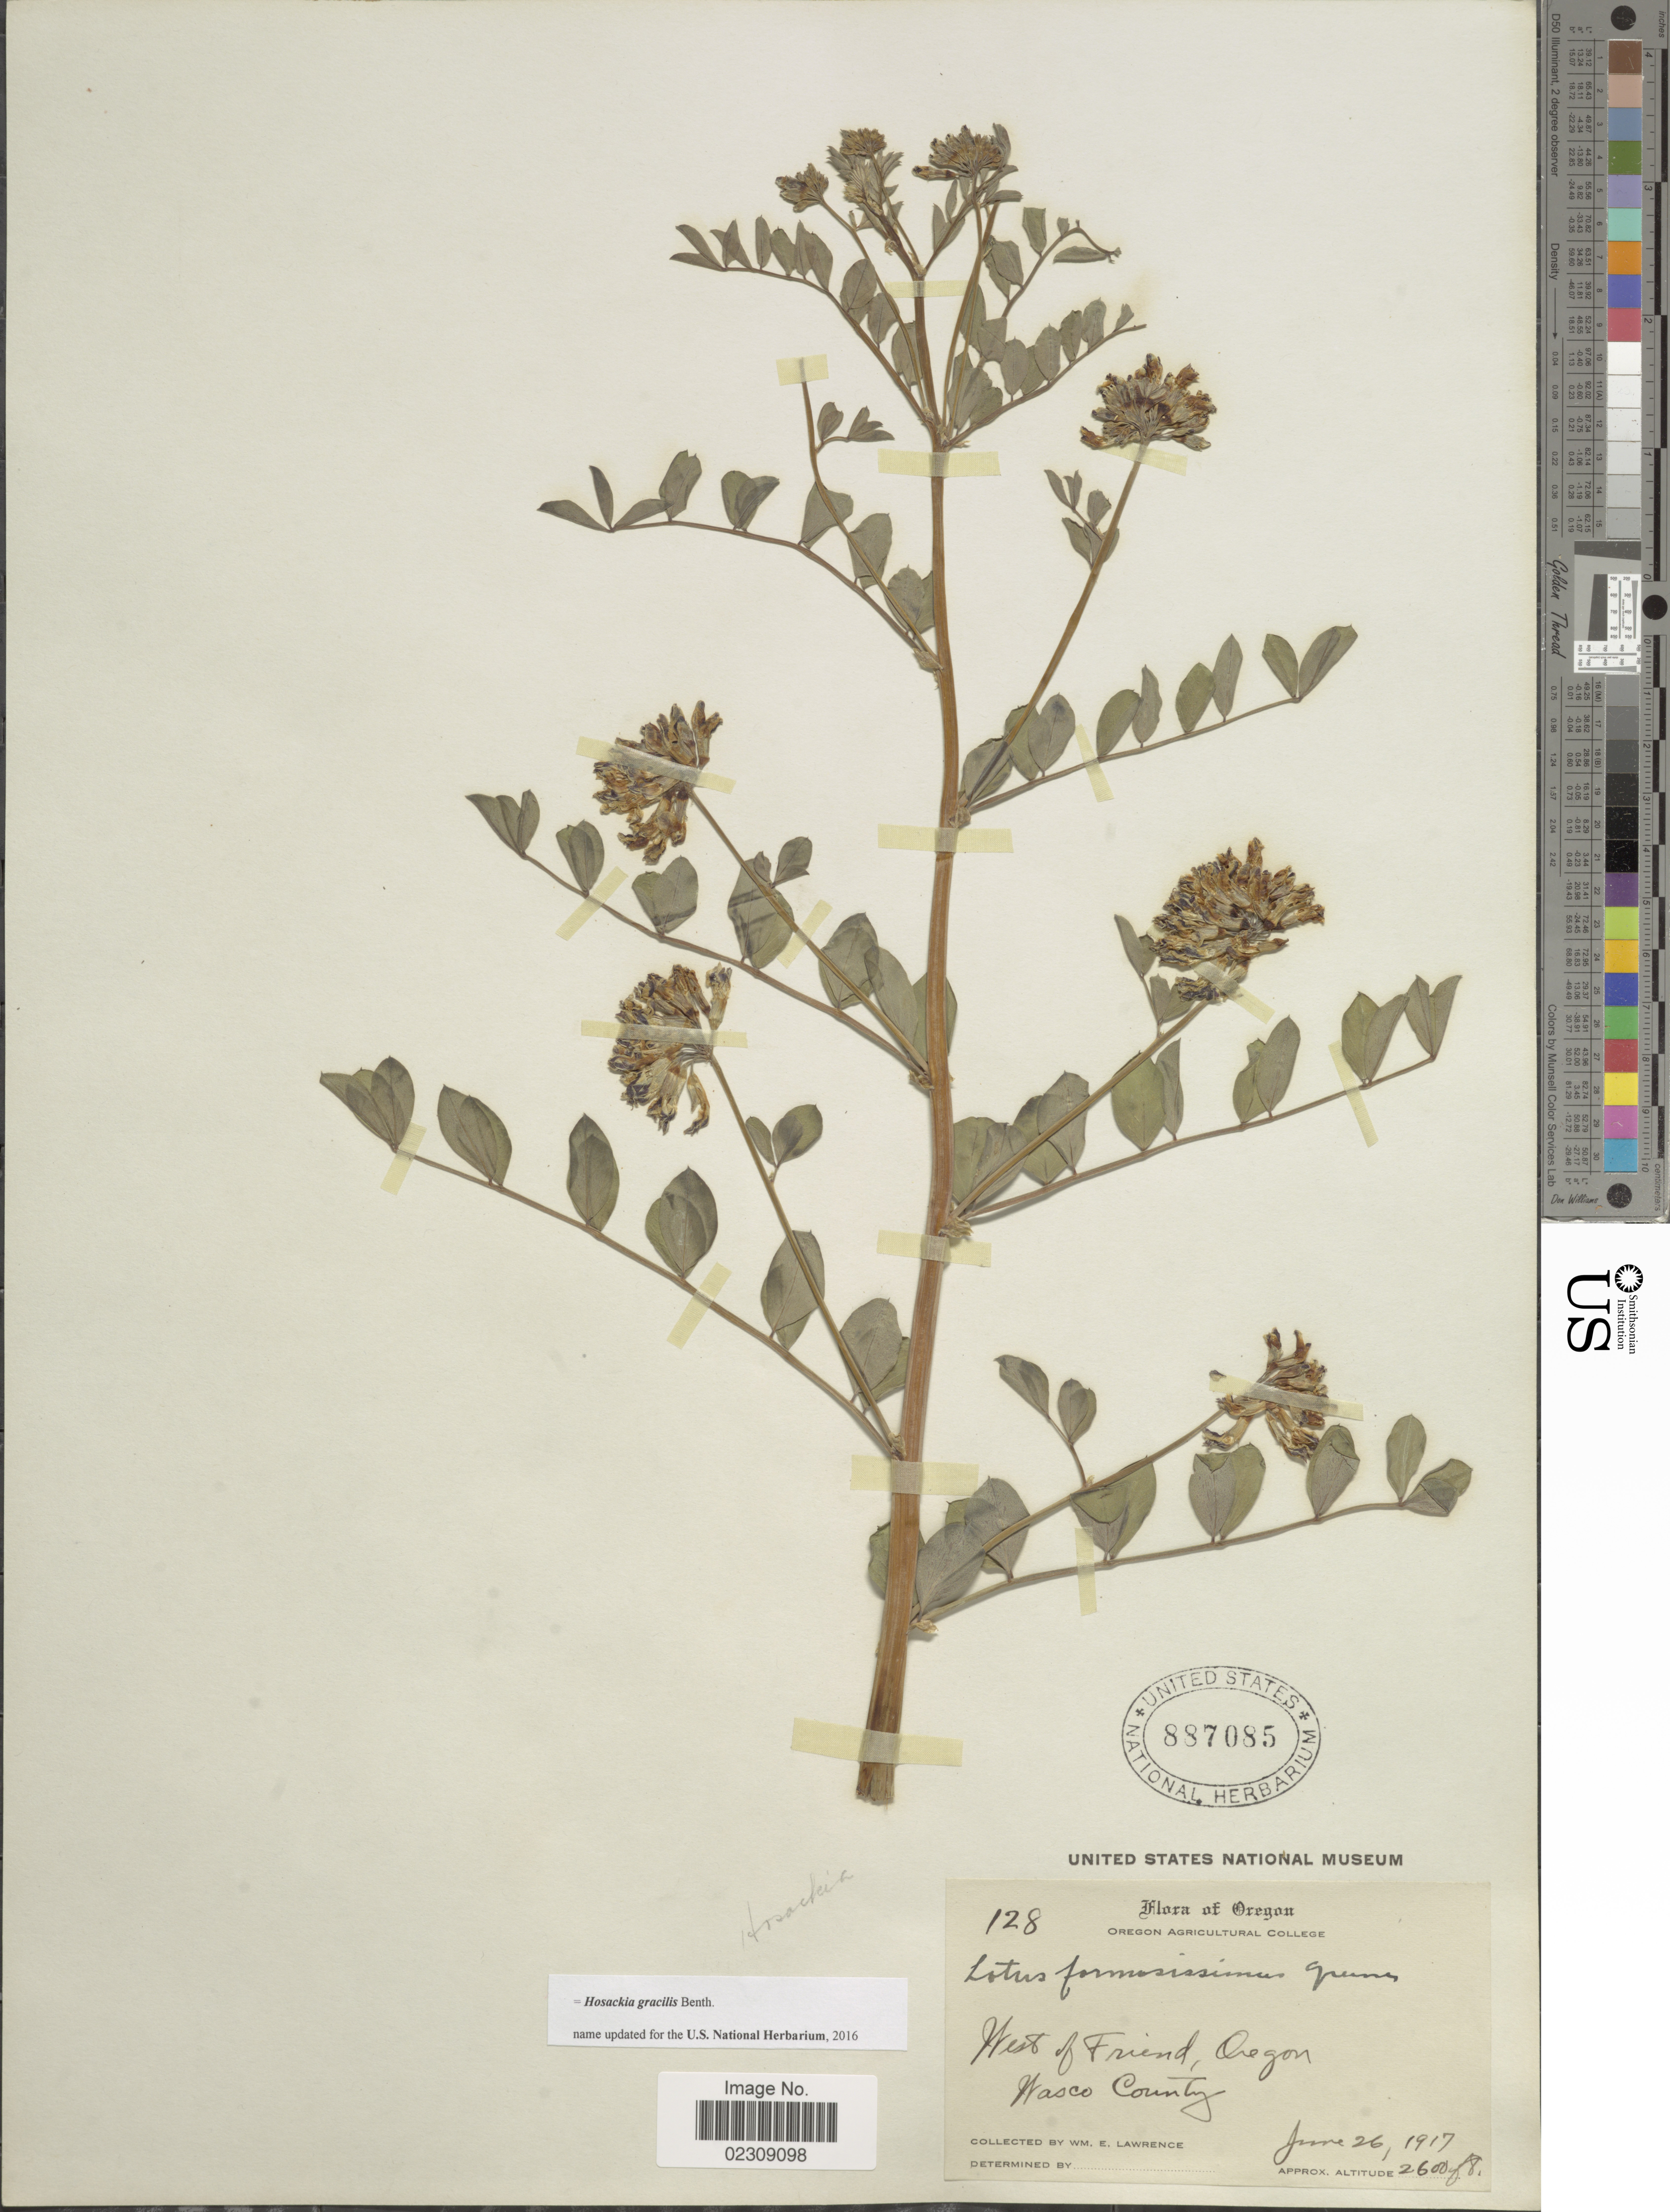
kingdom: Plantae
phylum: Tracheophyta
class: Magnoliopsida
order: Fabales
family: Fabaceae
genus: Hosackia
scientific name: Hosackia gracilis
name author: Benth.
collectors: W. Lawrence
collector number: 128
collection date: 1917-06-26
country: United States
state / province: Oregon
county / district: Wasco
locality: West of Friend, Wasco County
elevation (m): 792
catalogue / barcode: US 887085